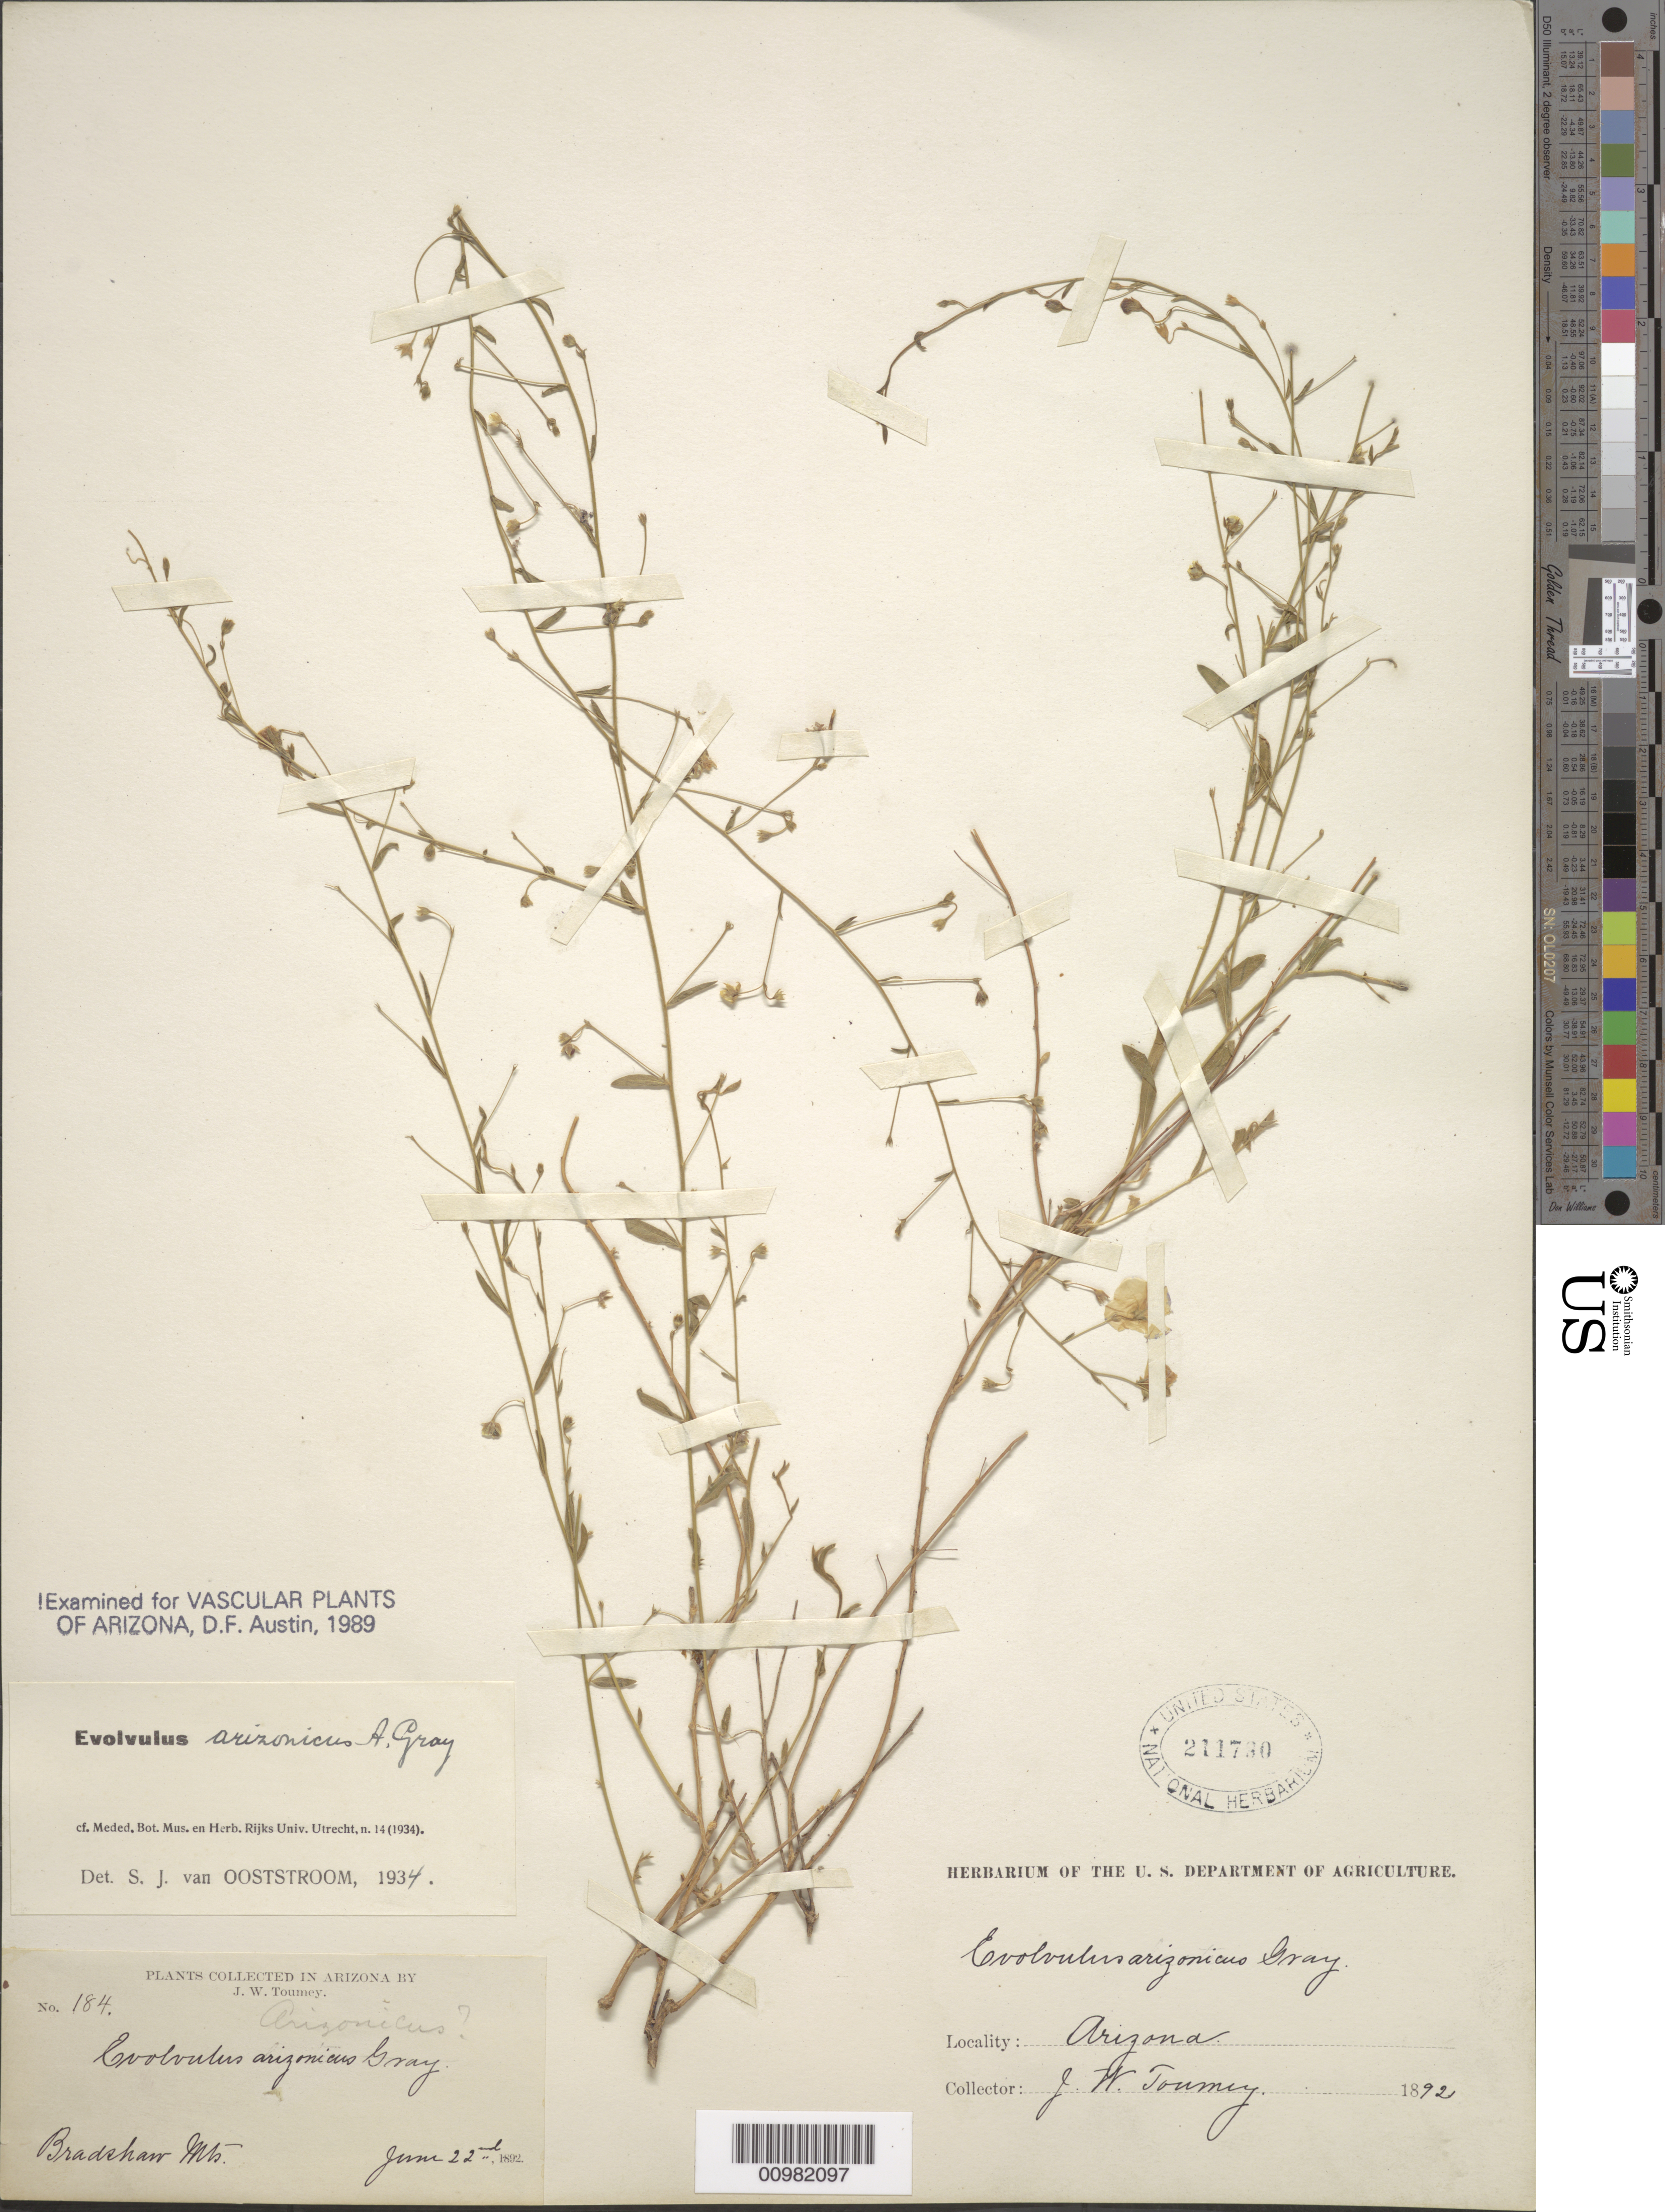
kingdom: Plantae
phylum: Tracheophyta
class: Magnoliopsida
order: Solanales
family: Convolvulaceae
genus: Evolvulus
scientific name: Evolvulus arizonicus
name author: A. Gray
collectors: J. W. Toumey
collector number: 184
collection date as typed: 22 Jun 1892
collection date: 1892-06-22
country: United States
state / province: Arizona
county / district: Yavapai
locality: Bradshaw Mountains.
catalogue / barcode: US 211780